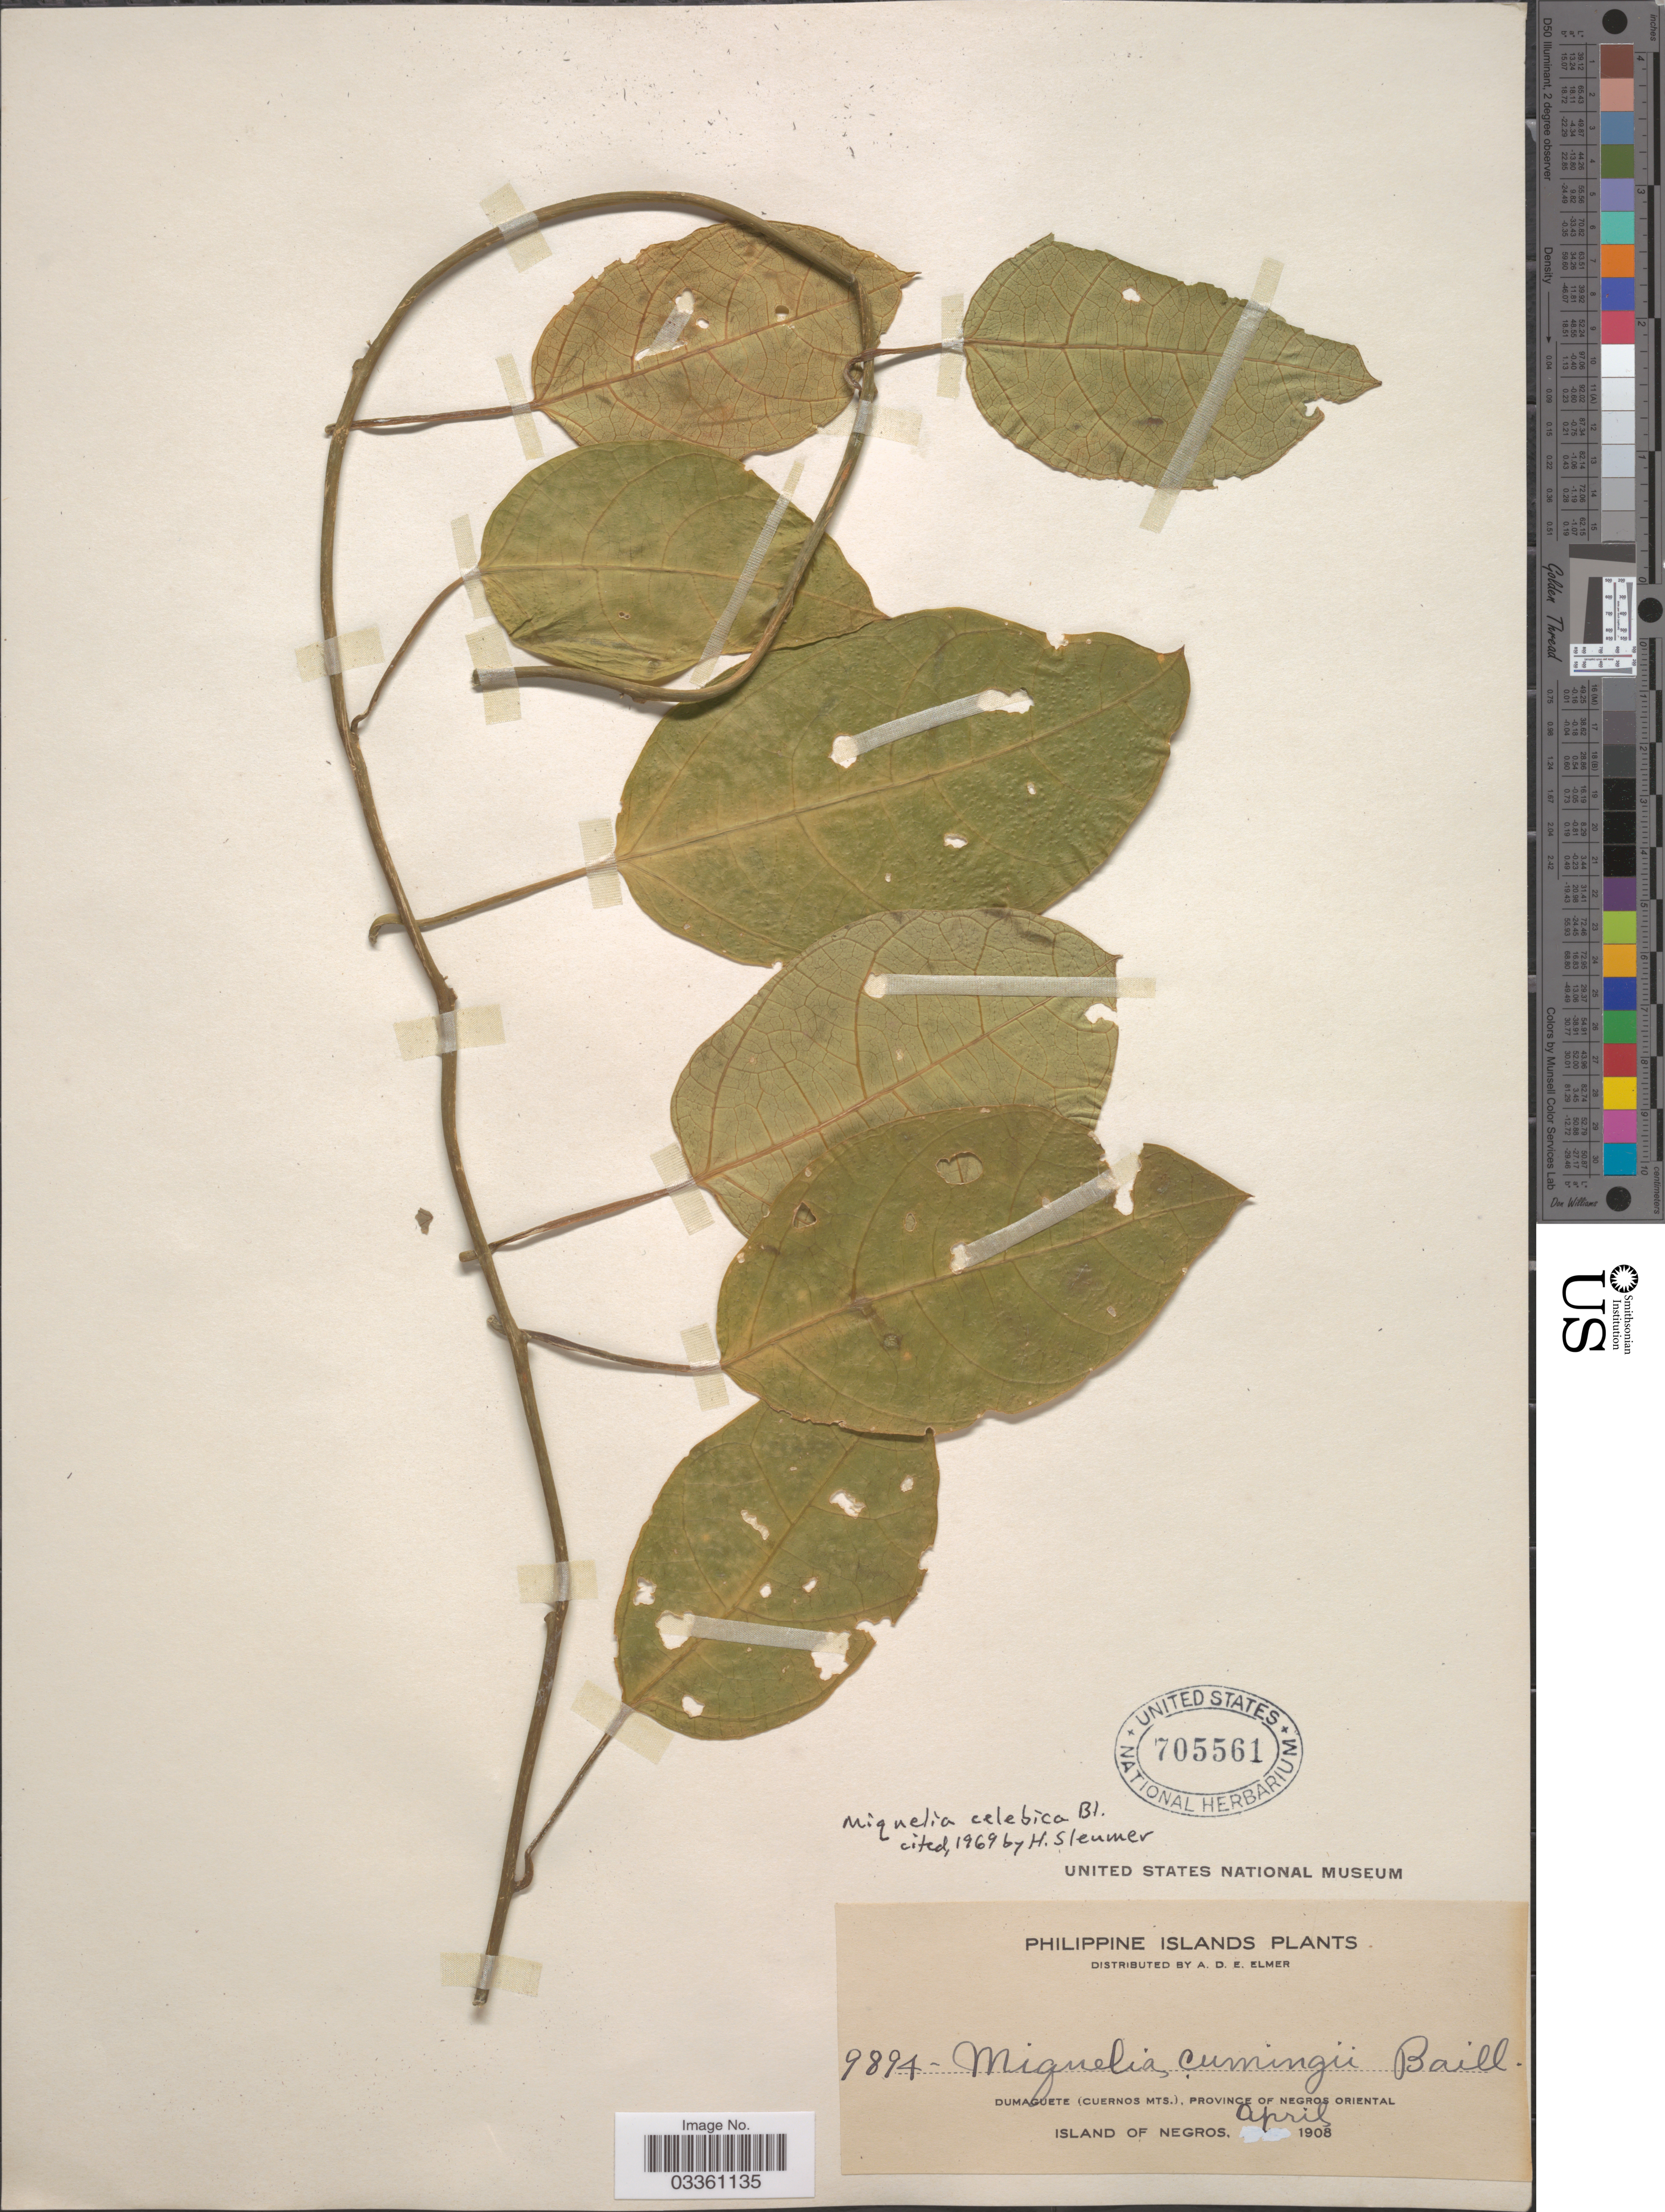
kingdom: Plantae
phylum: Tracheophyta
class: Magnoliopsida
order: Icacinales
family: Icacinaceae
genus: Miquelia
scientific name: Miquelia celebica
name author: Blume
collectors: A. D. E. Elmer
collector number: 9894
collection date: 1908-04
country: Philippines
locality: Philippine Islands. Dumaguete (Cuernos Mts.), Province of Negros Oriental. Island of Negros.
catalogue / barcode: US 705561